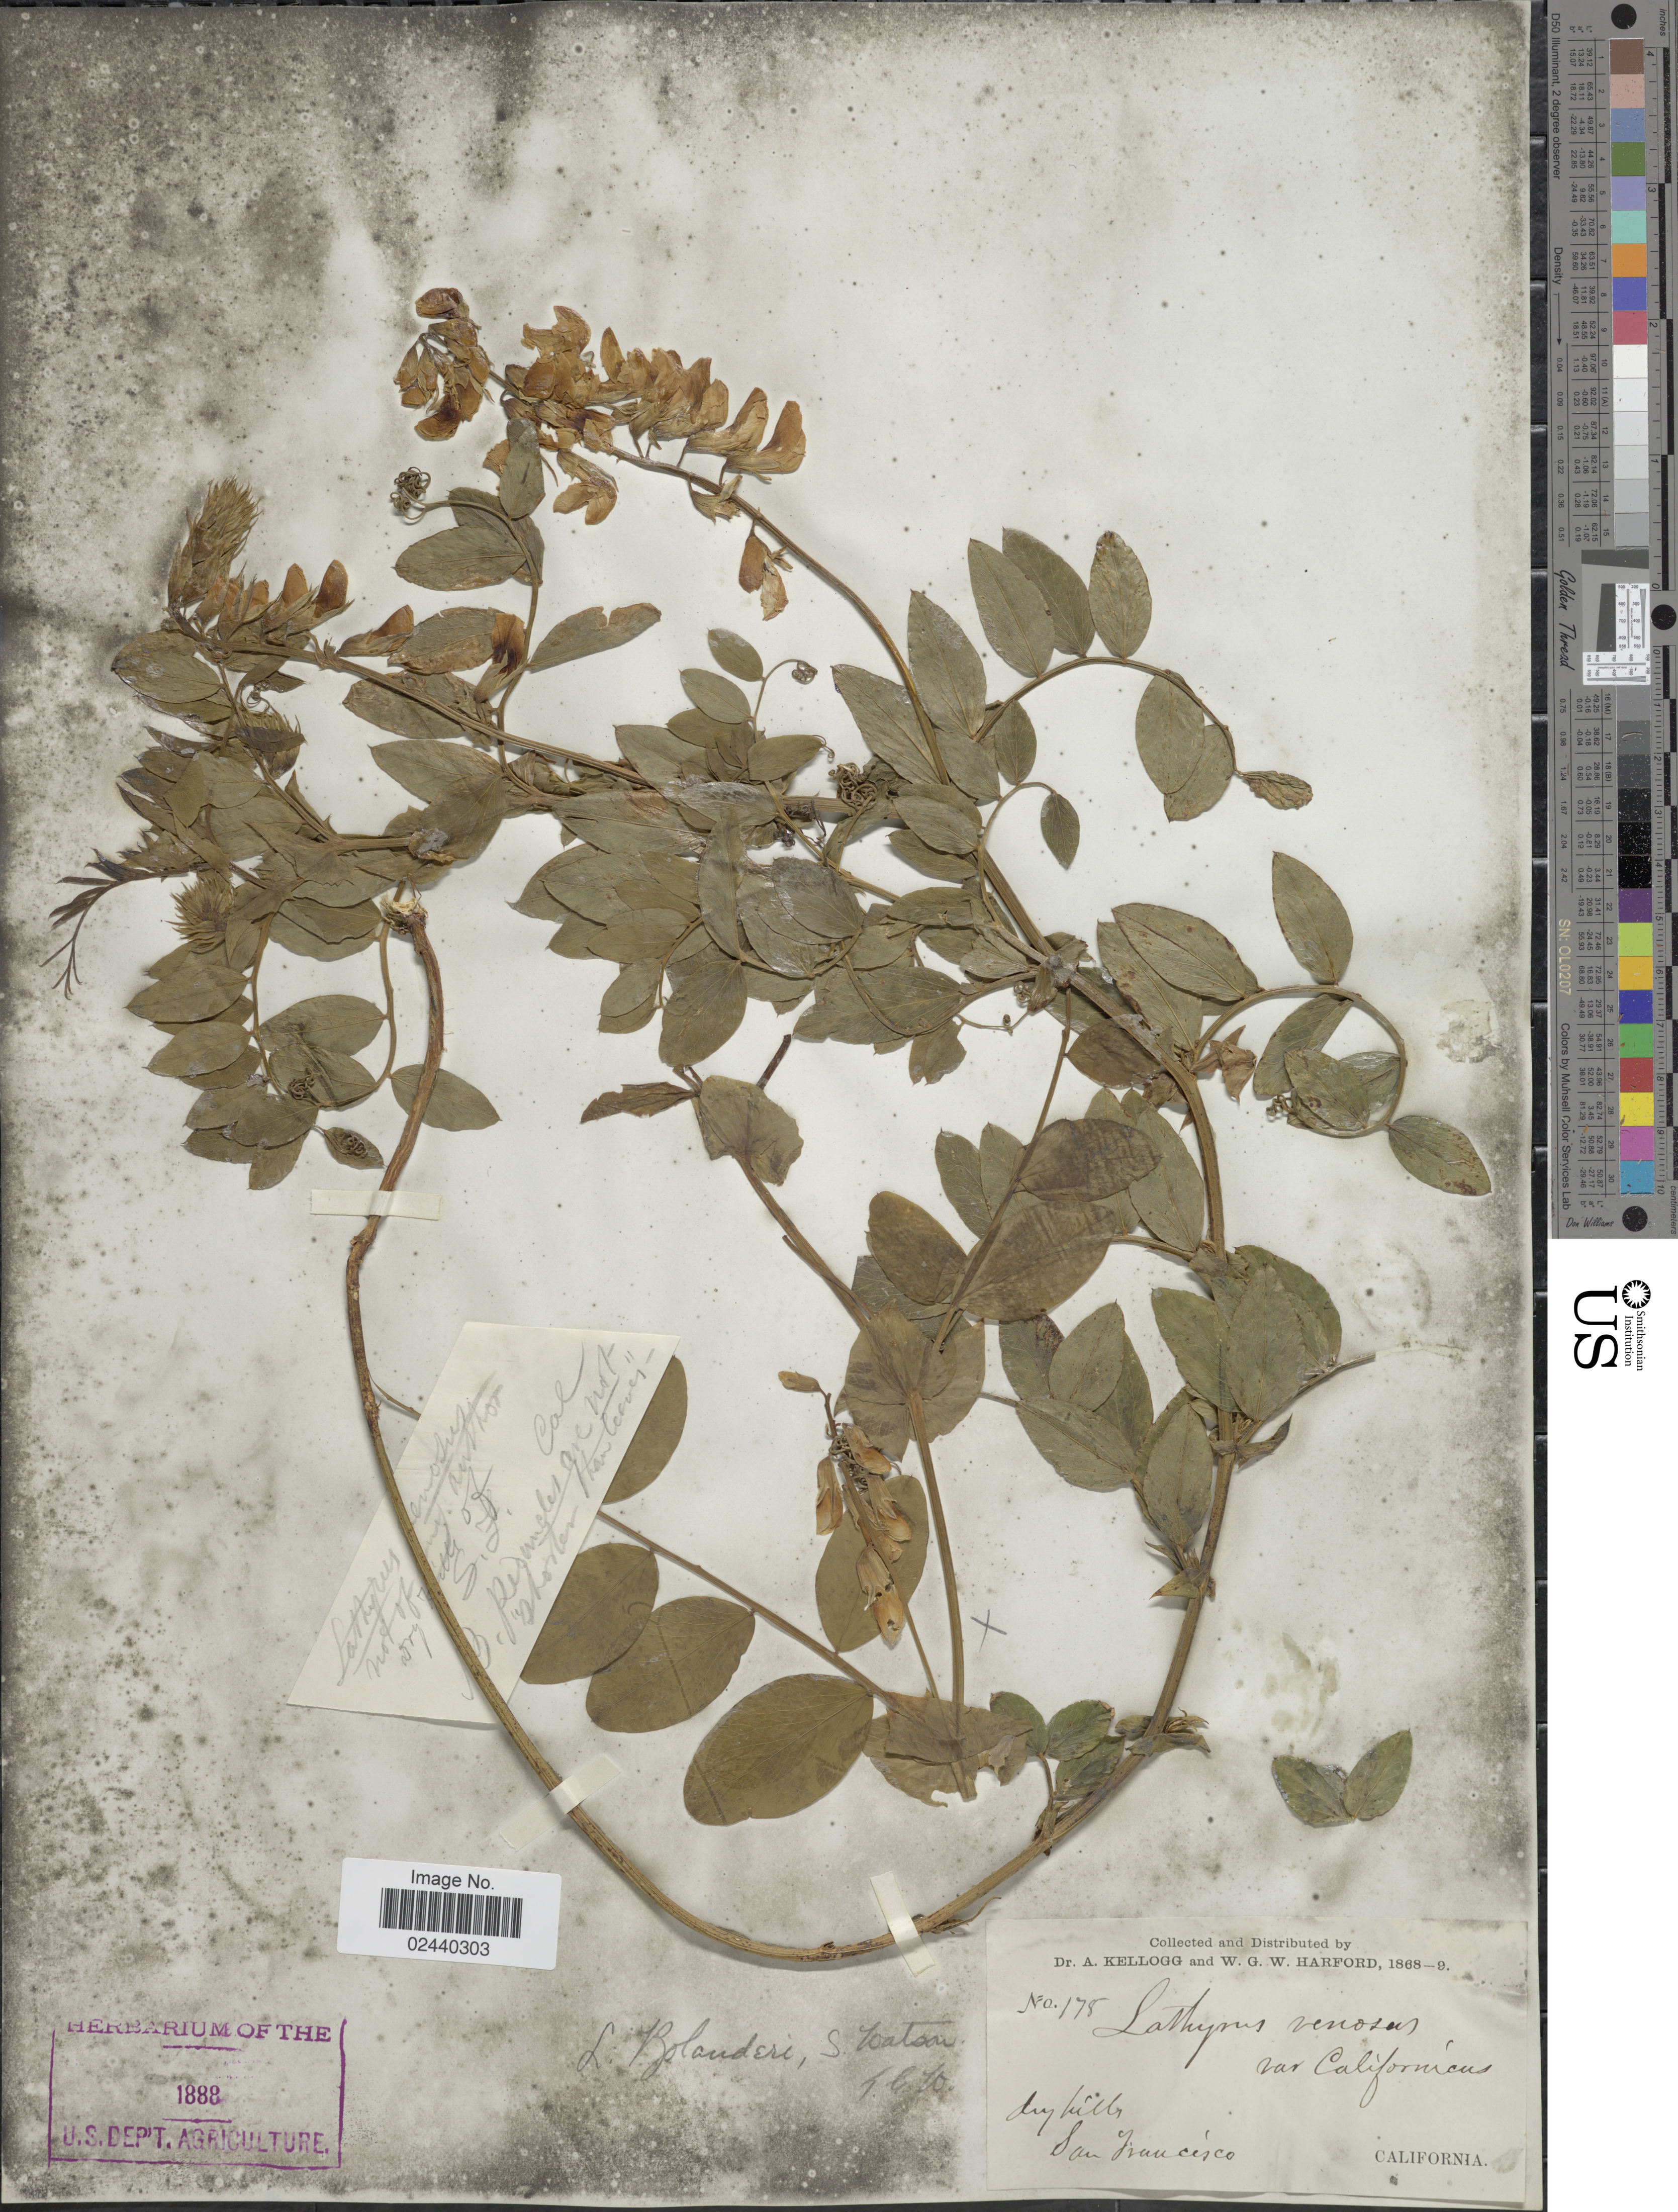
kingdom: Plantae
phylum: Tracheophyta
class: Magnoliopsida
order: Fabales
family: Fabaceae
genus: Lathyrus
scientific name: Lathyrus bolanderi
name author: S. Watson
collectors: A. Kellogg & W. G. W. Harford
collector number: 178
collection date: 1868/1869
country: United States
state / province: California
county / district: San Francisco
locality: Dry hills, San Francisco.